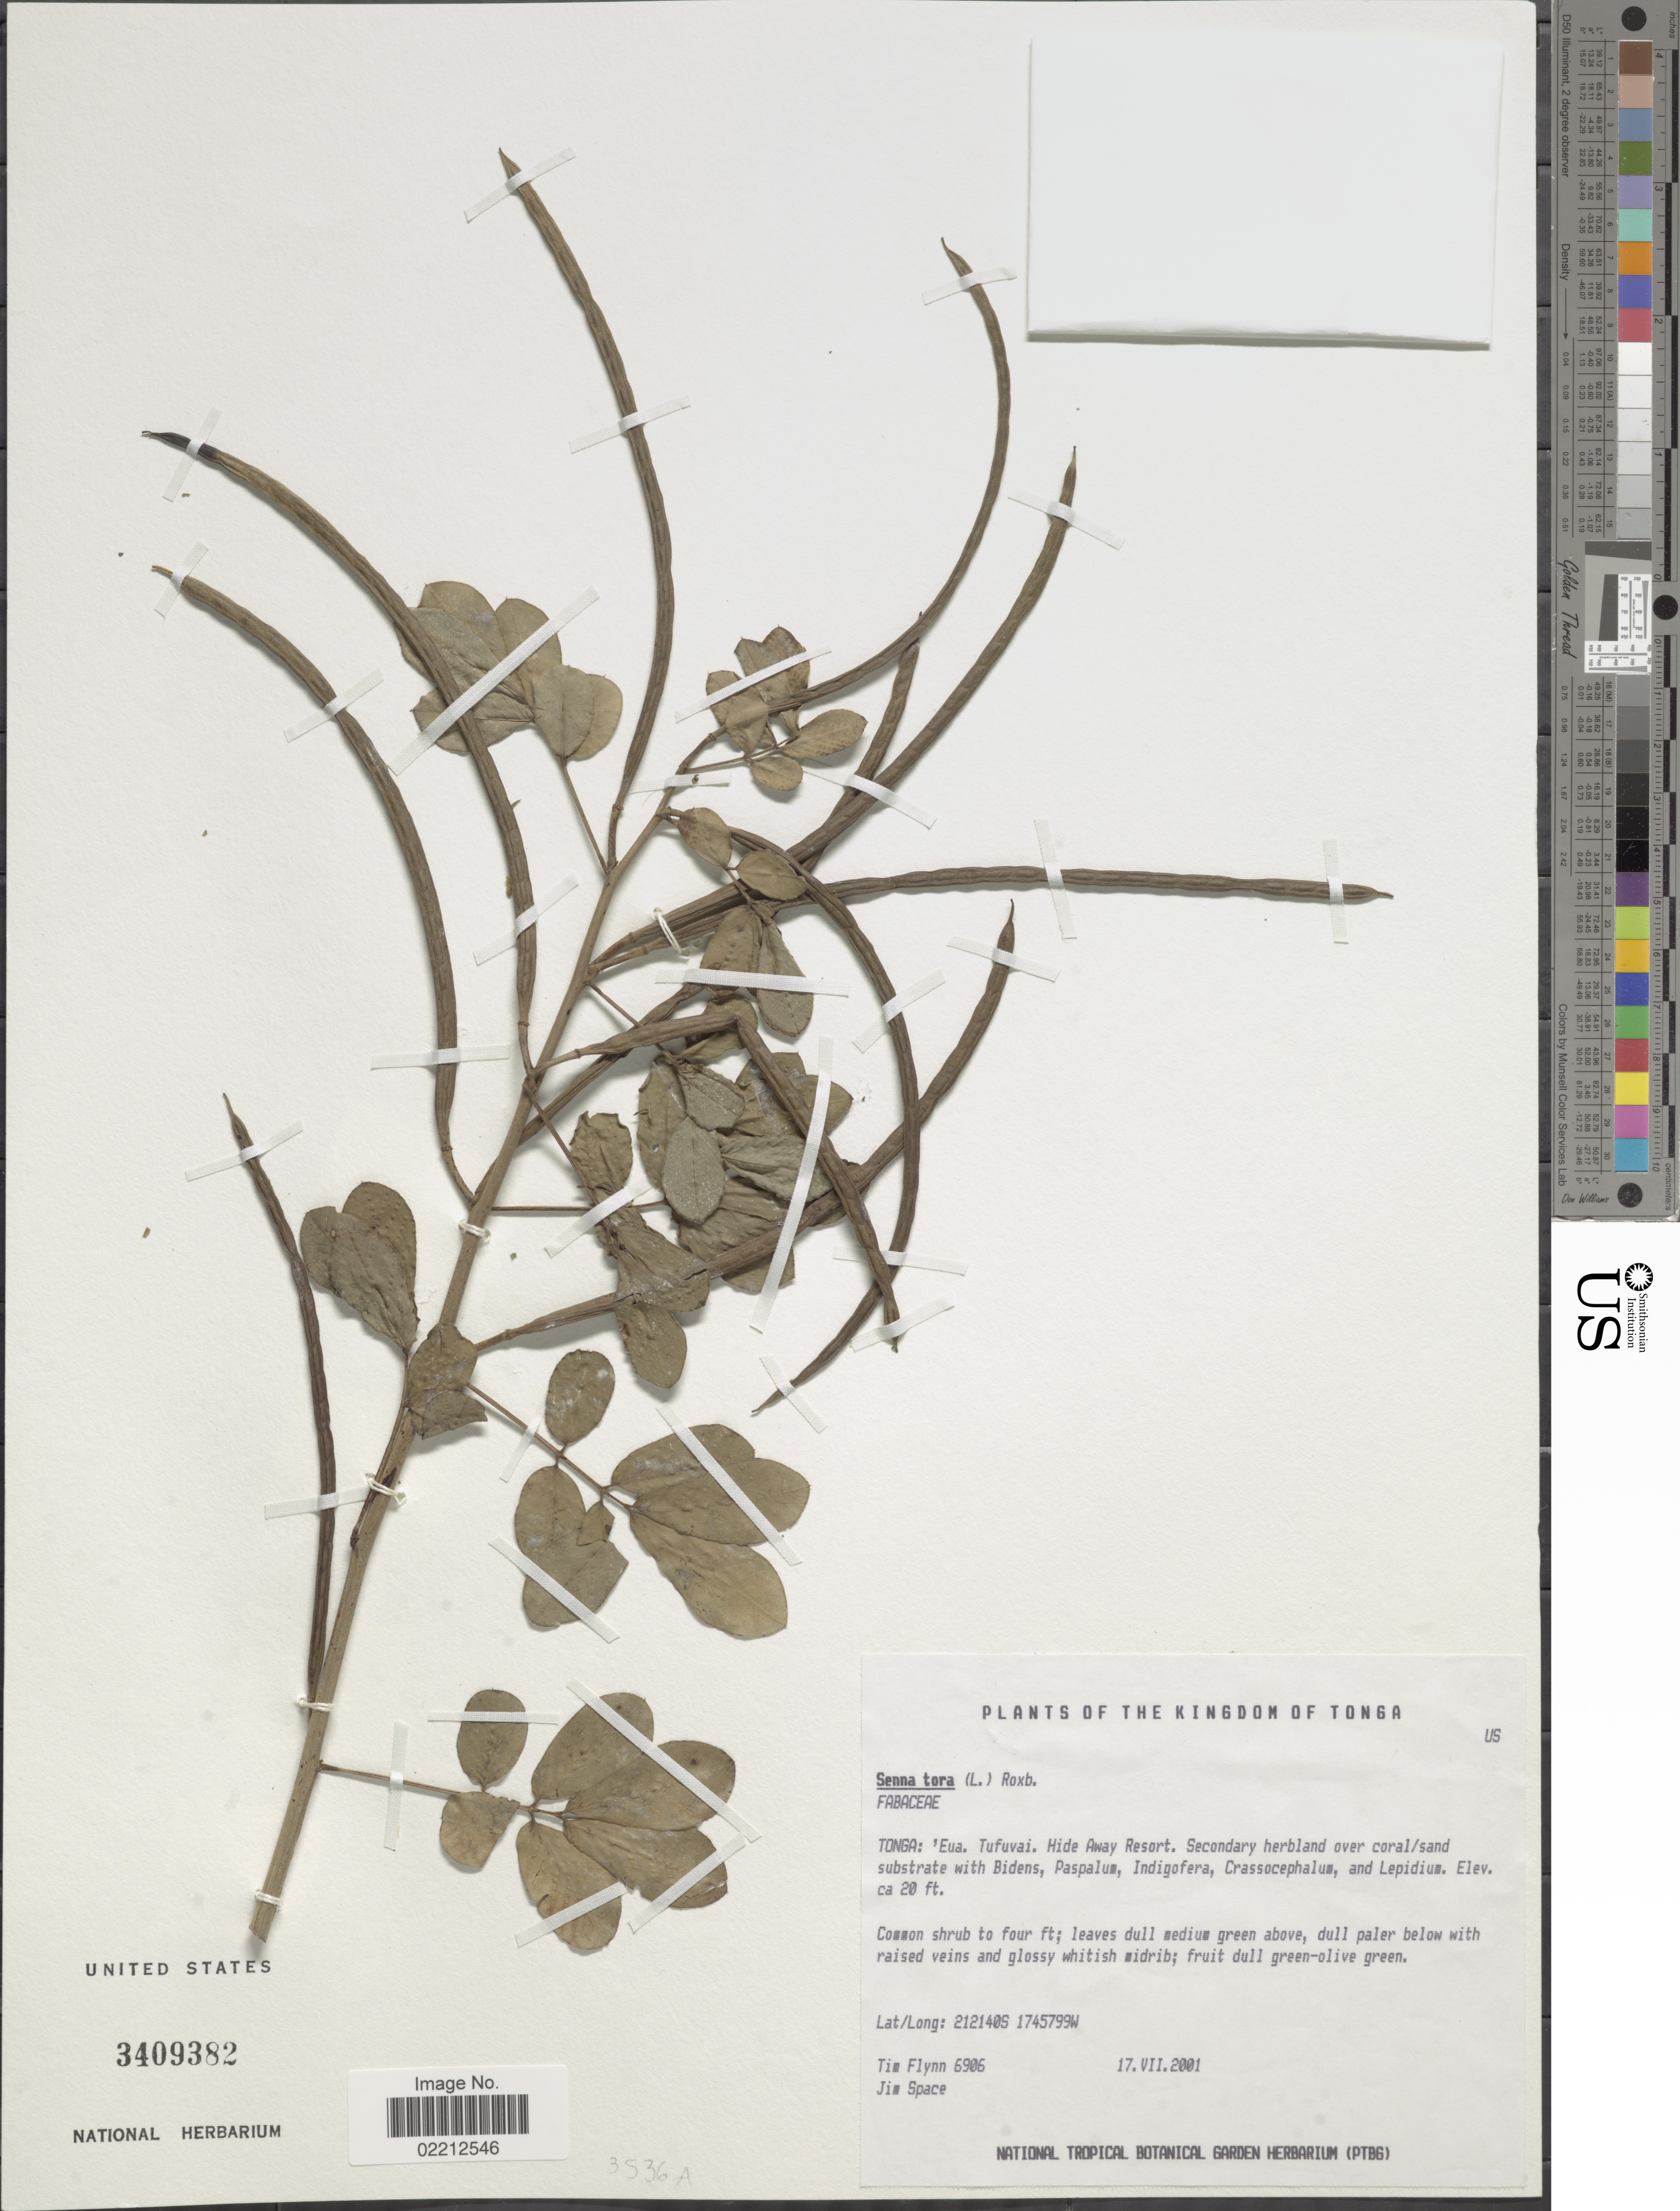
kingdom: Plantae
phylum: Tracheophyta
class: Magnoliopsida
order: Fabales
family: Fabaceae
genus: Senna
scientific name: Senna tora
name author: (L.) Roxb.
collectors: T. W. Flynn & J. Space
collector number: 6906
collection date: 2001-07-17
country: Tonga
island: Eua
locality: Kingdom of Tonga, Tonga: Eua. Tufuvai. Hide Away Resort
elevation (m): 6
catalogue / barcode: US 3409382